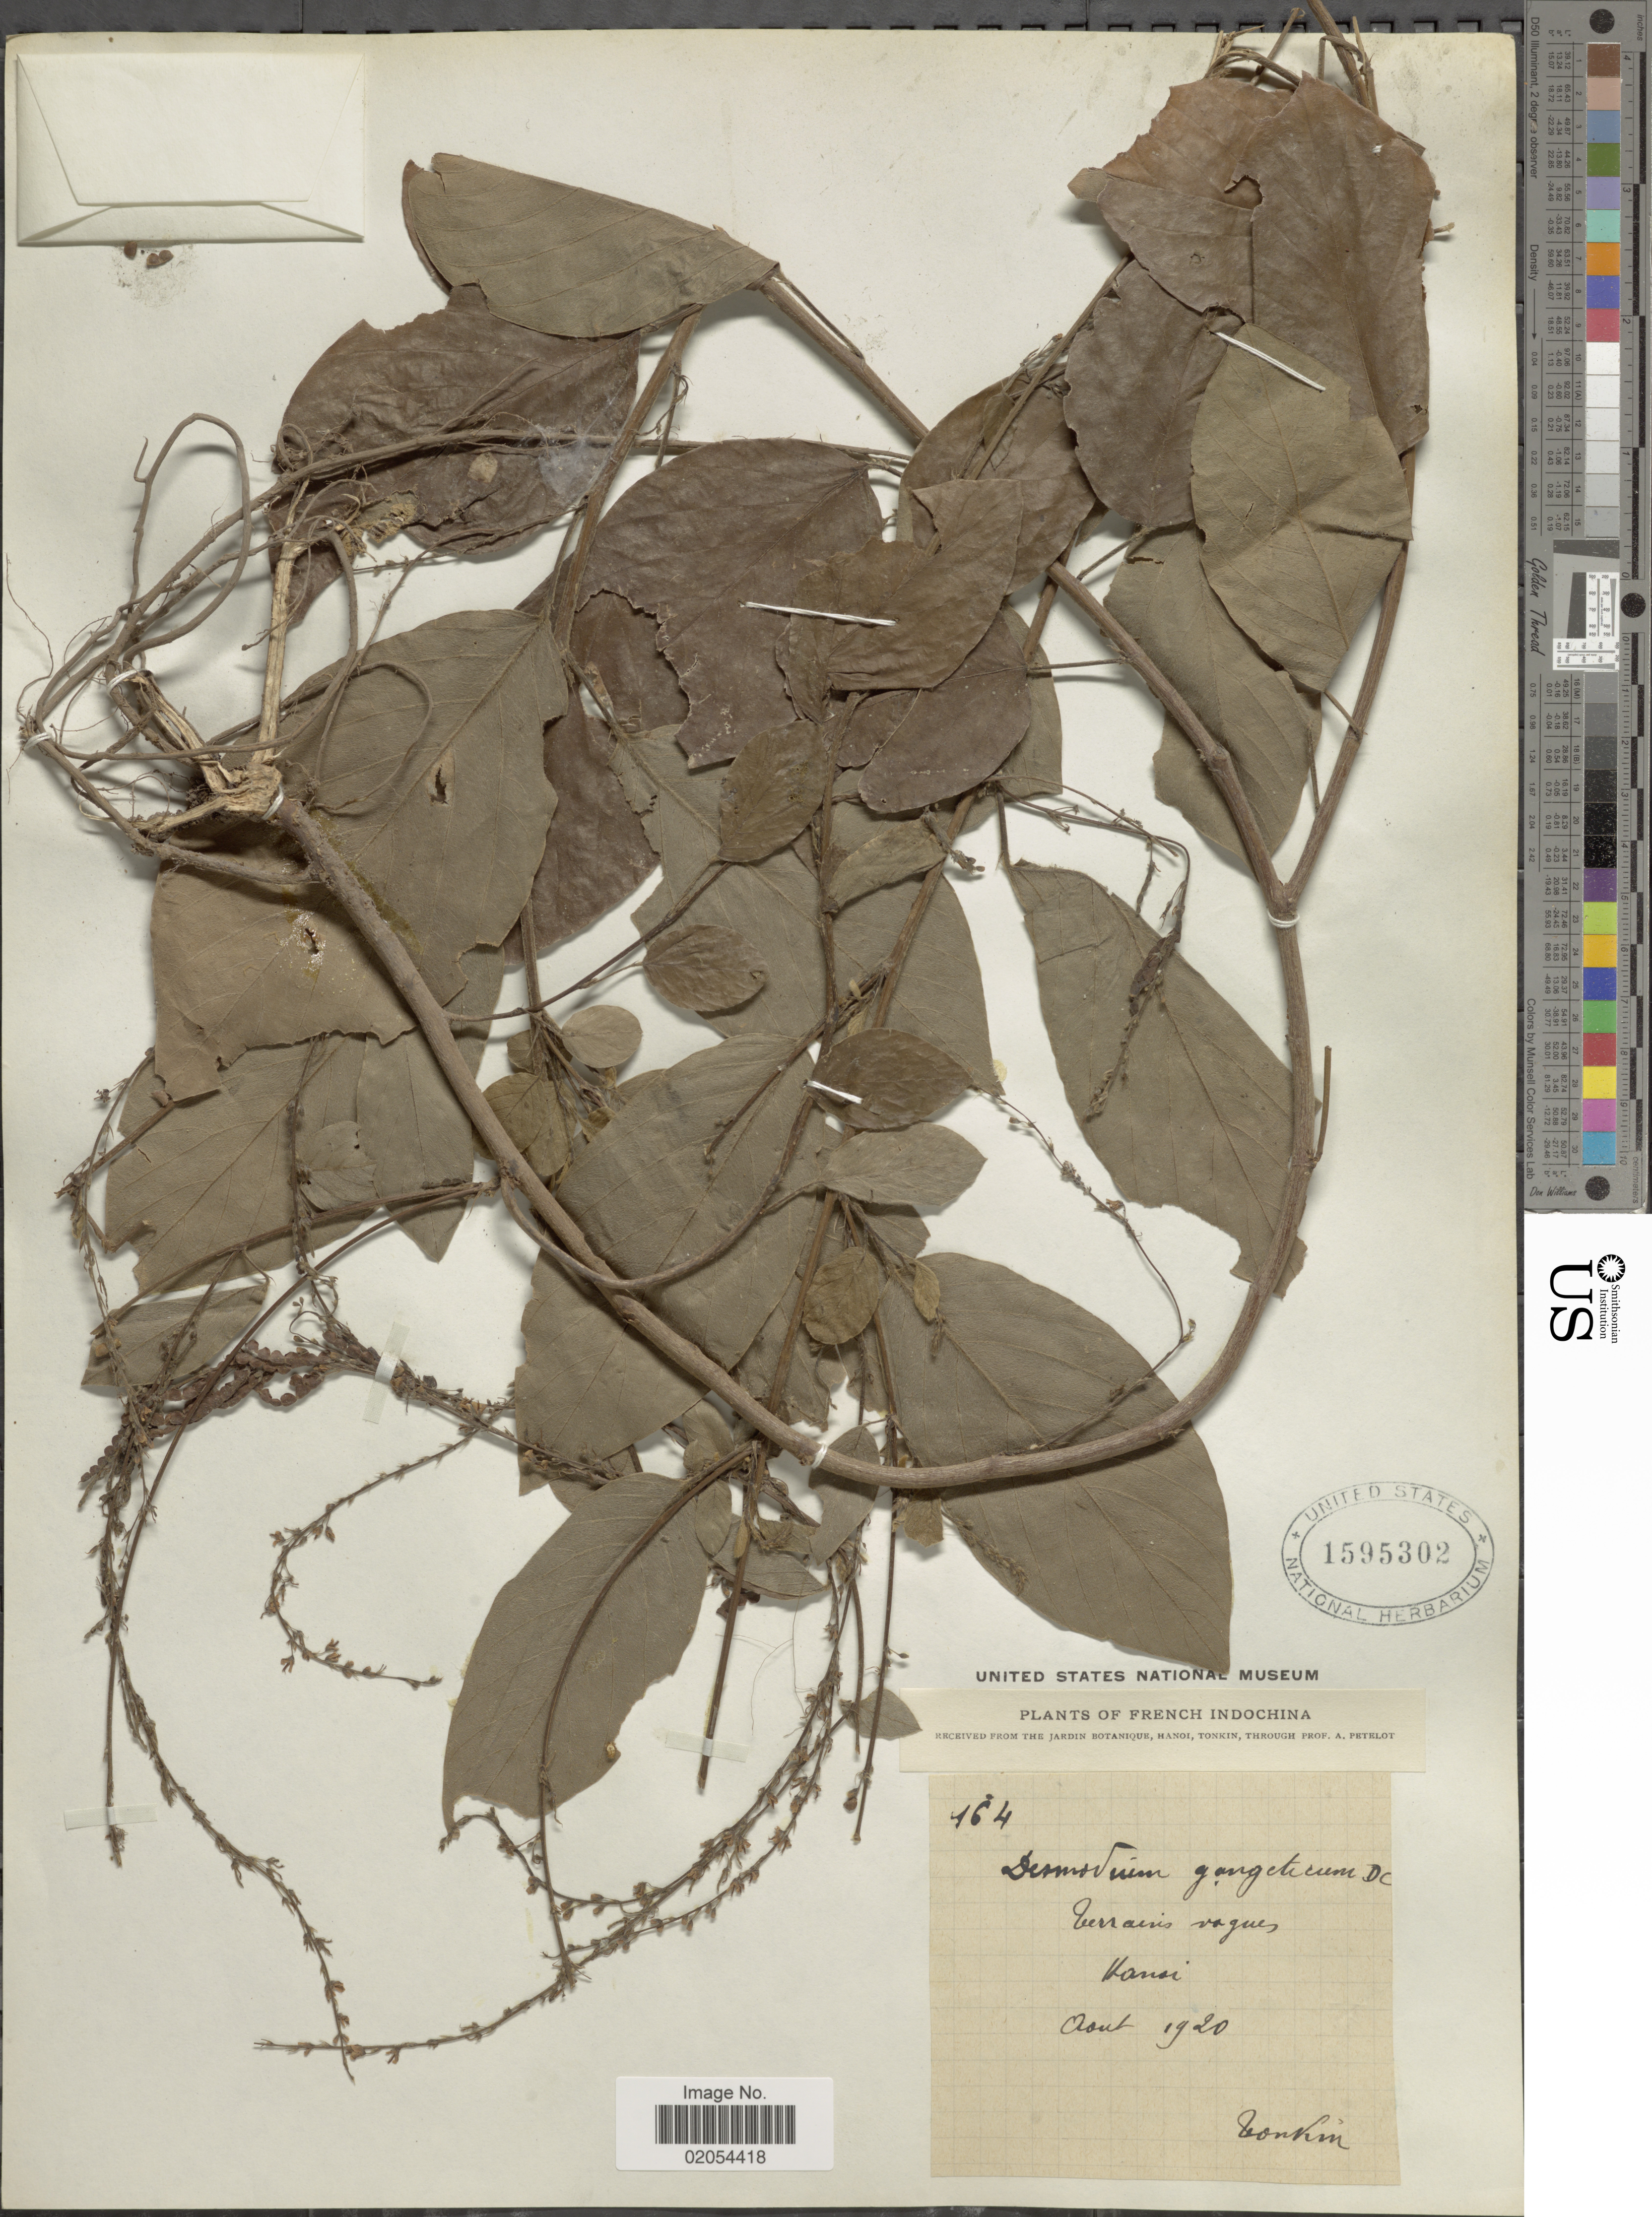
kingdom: Plantae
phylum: Tracheophyta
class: Magnoliopsida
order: Fabales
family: Fabaceae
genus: Pleurolobus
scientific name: Pleurolobus gangeticus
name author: (L.) J. St.-Hil. ex H. Ohashi & K. Ohashi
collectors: A. Petelot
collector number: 164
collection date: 1920-08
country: Vietnam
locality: Tonkin. Hanoi, verrains vogues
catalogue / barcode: US 1595302